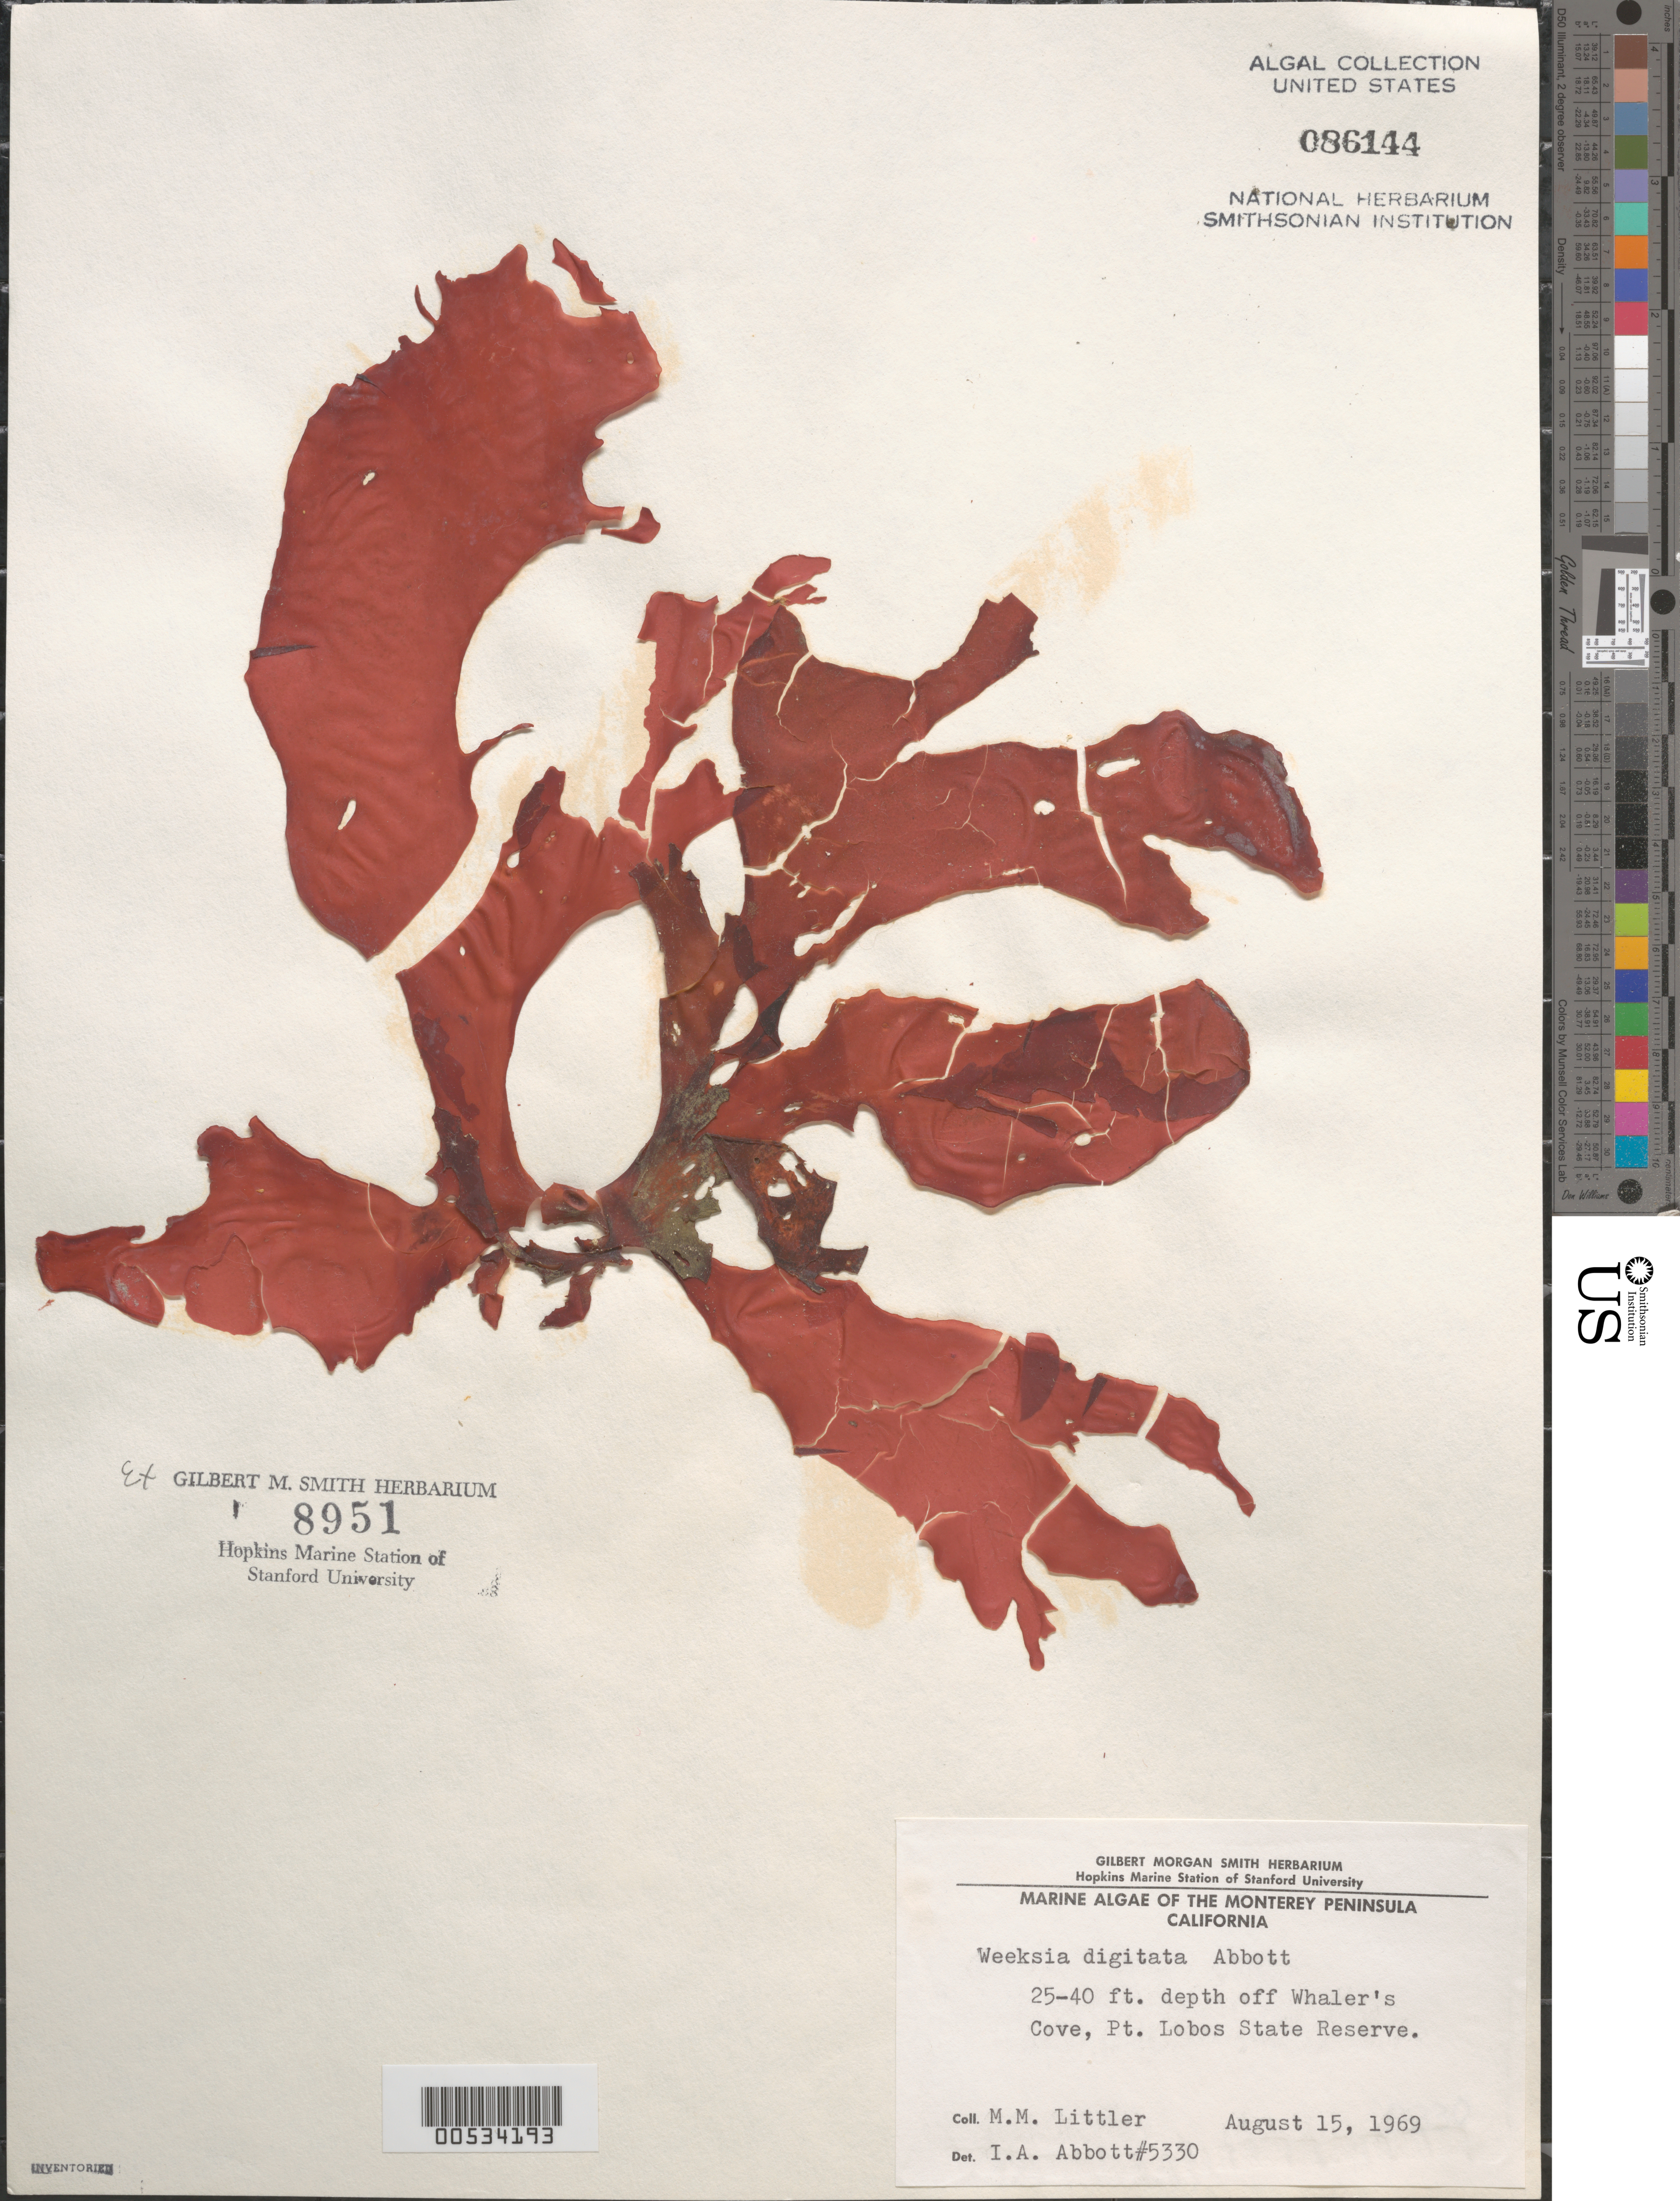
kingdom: Plantae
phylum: Rhodophyta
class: Florideophyceae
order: Gigartinales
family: Dumontiaceae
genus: Weeksia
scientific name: Weeksia digitata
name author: I.A. Abbott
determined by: Abbott, Isabella A.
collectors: M. M. Littler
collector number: IAA 5330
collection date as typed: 15 Aug 1969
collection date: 1969-08-15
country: United States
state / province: California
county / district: Monterey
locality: Point Lobos State Reserve, off Whaler's Cove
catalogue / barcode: US 86144